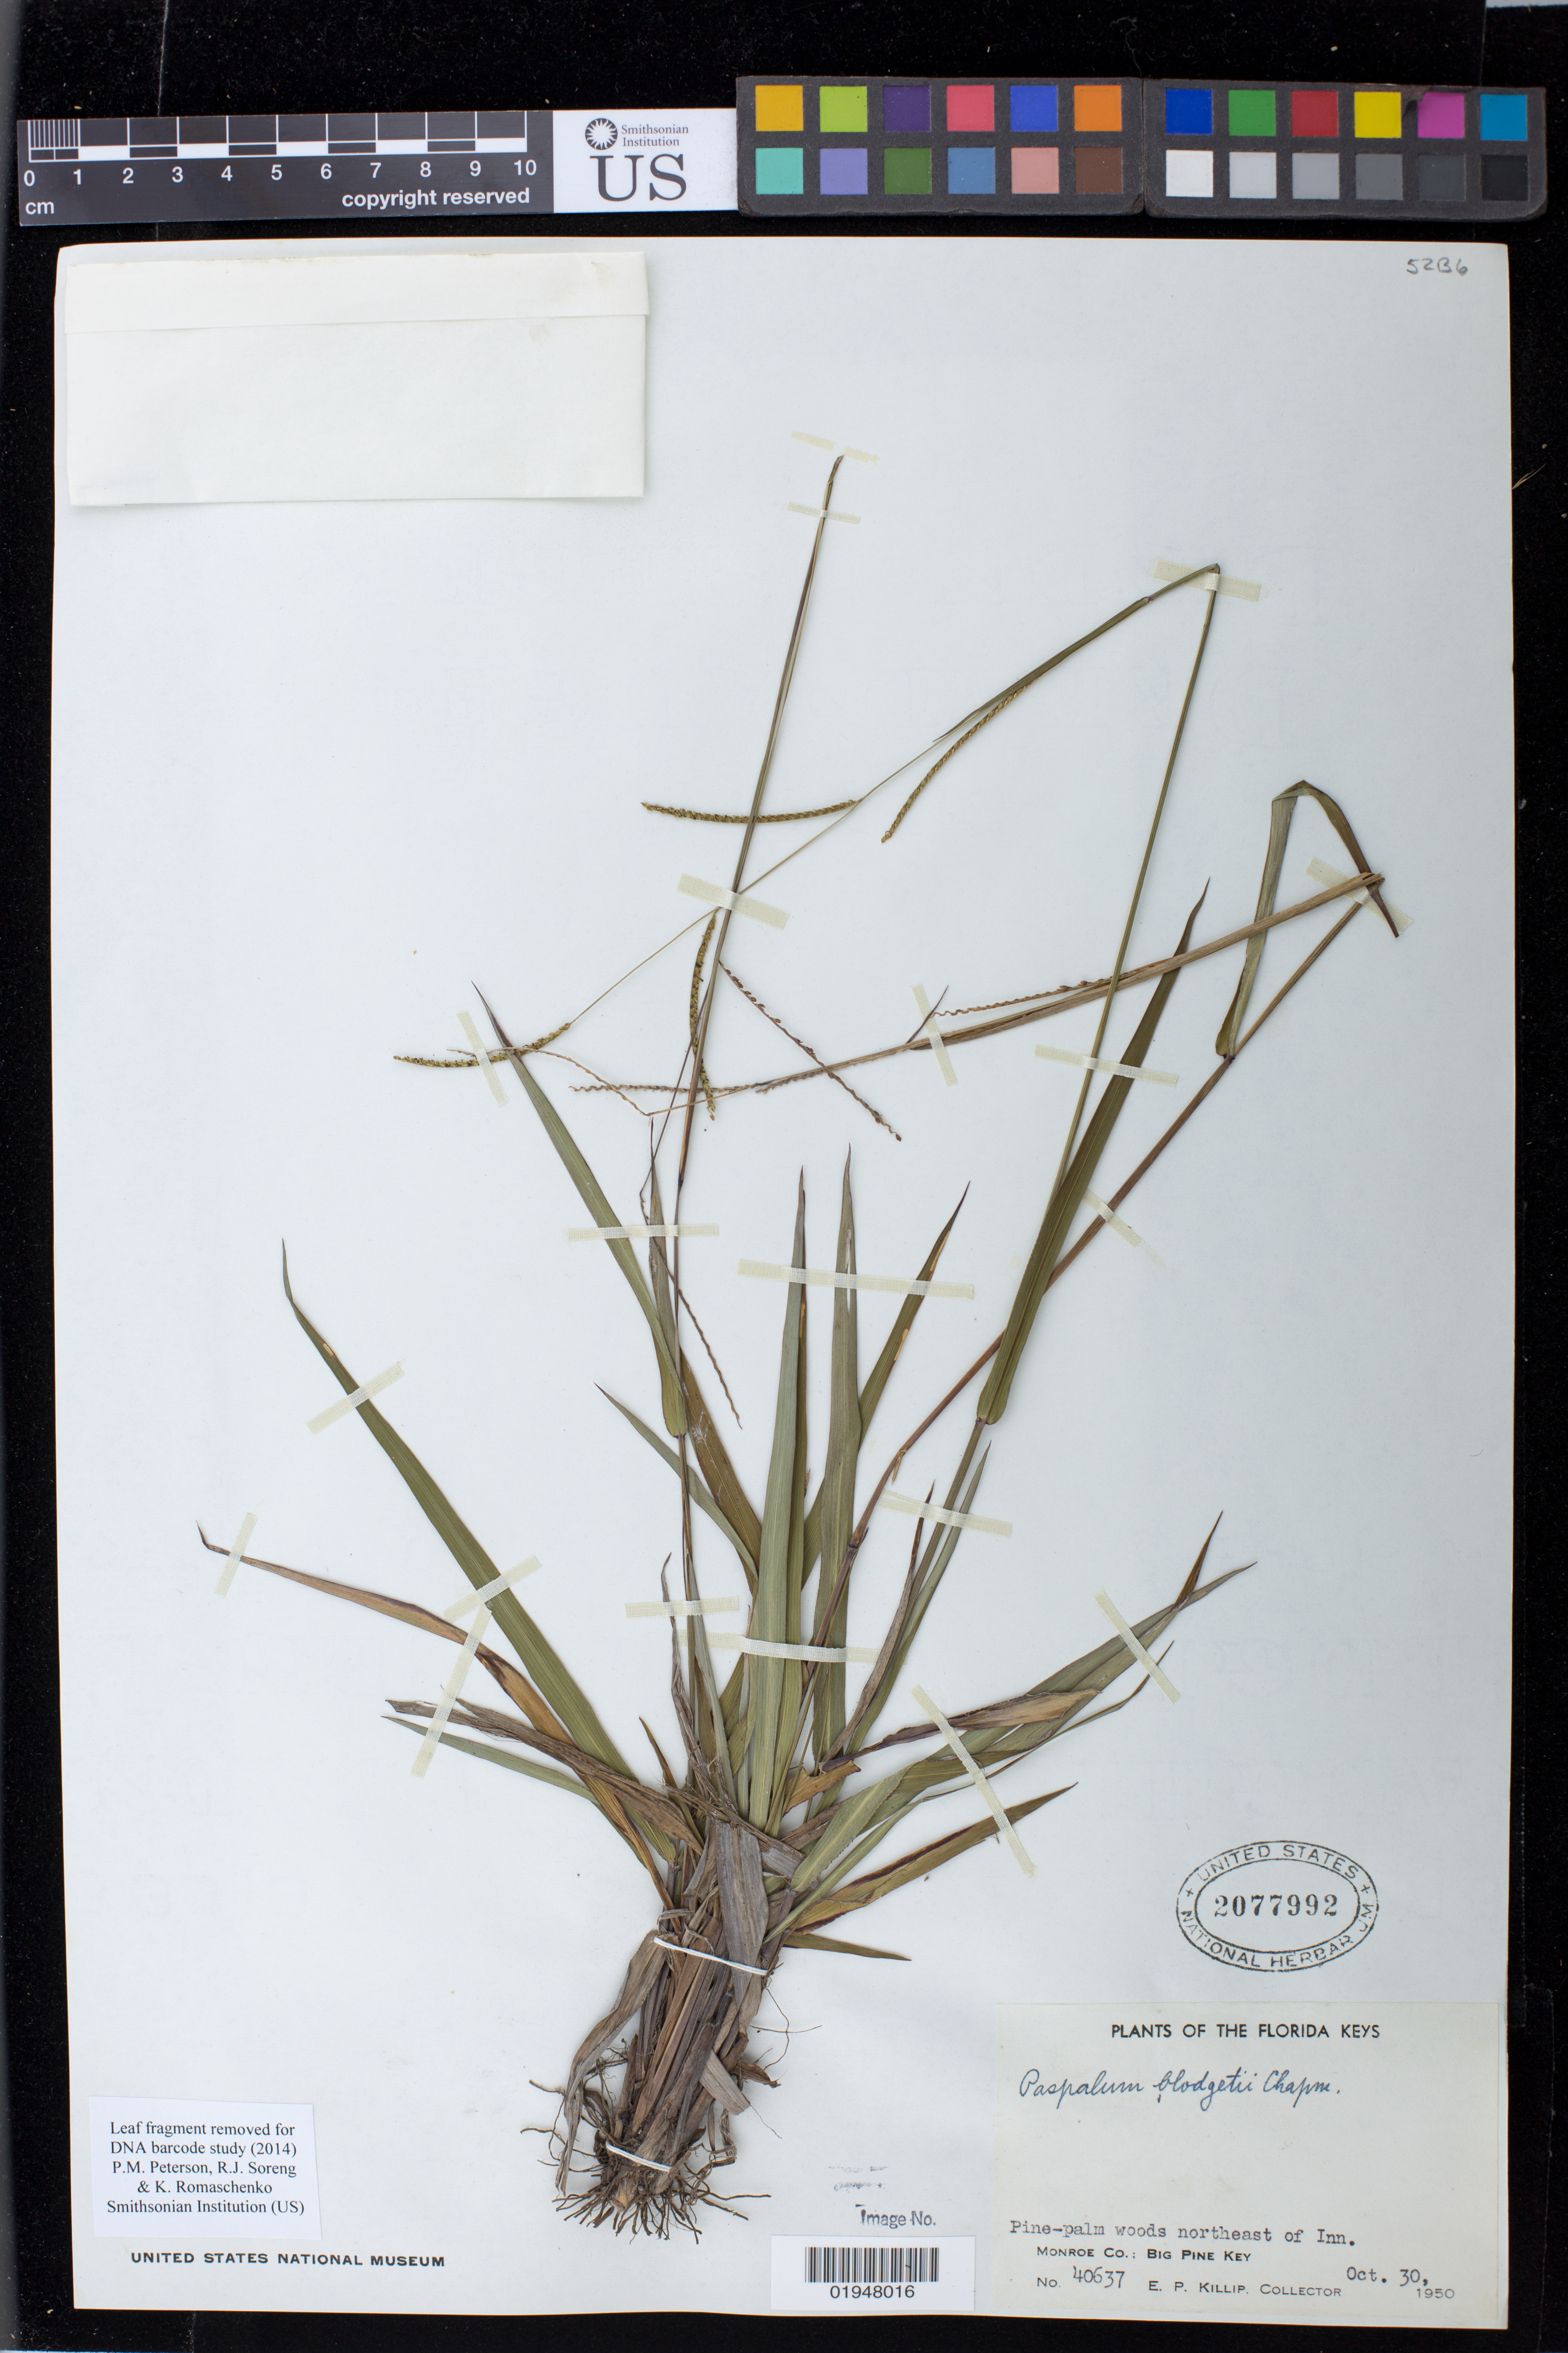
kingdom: Plantae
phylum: Tracheophyta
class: Liliopsida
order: Poales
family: Poaceae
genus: Paspalum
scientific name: Paspalum blodgettii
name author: Chapm.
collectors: E. P. Killip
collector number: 40637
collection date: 1950-10-30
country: United States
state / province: Florida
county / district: Monroe County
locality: Big Pine Key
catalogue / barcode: US 2077992